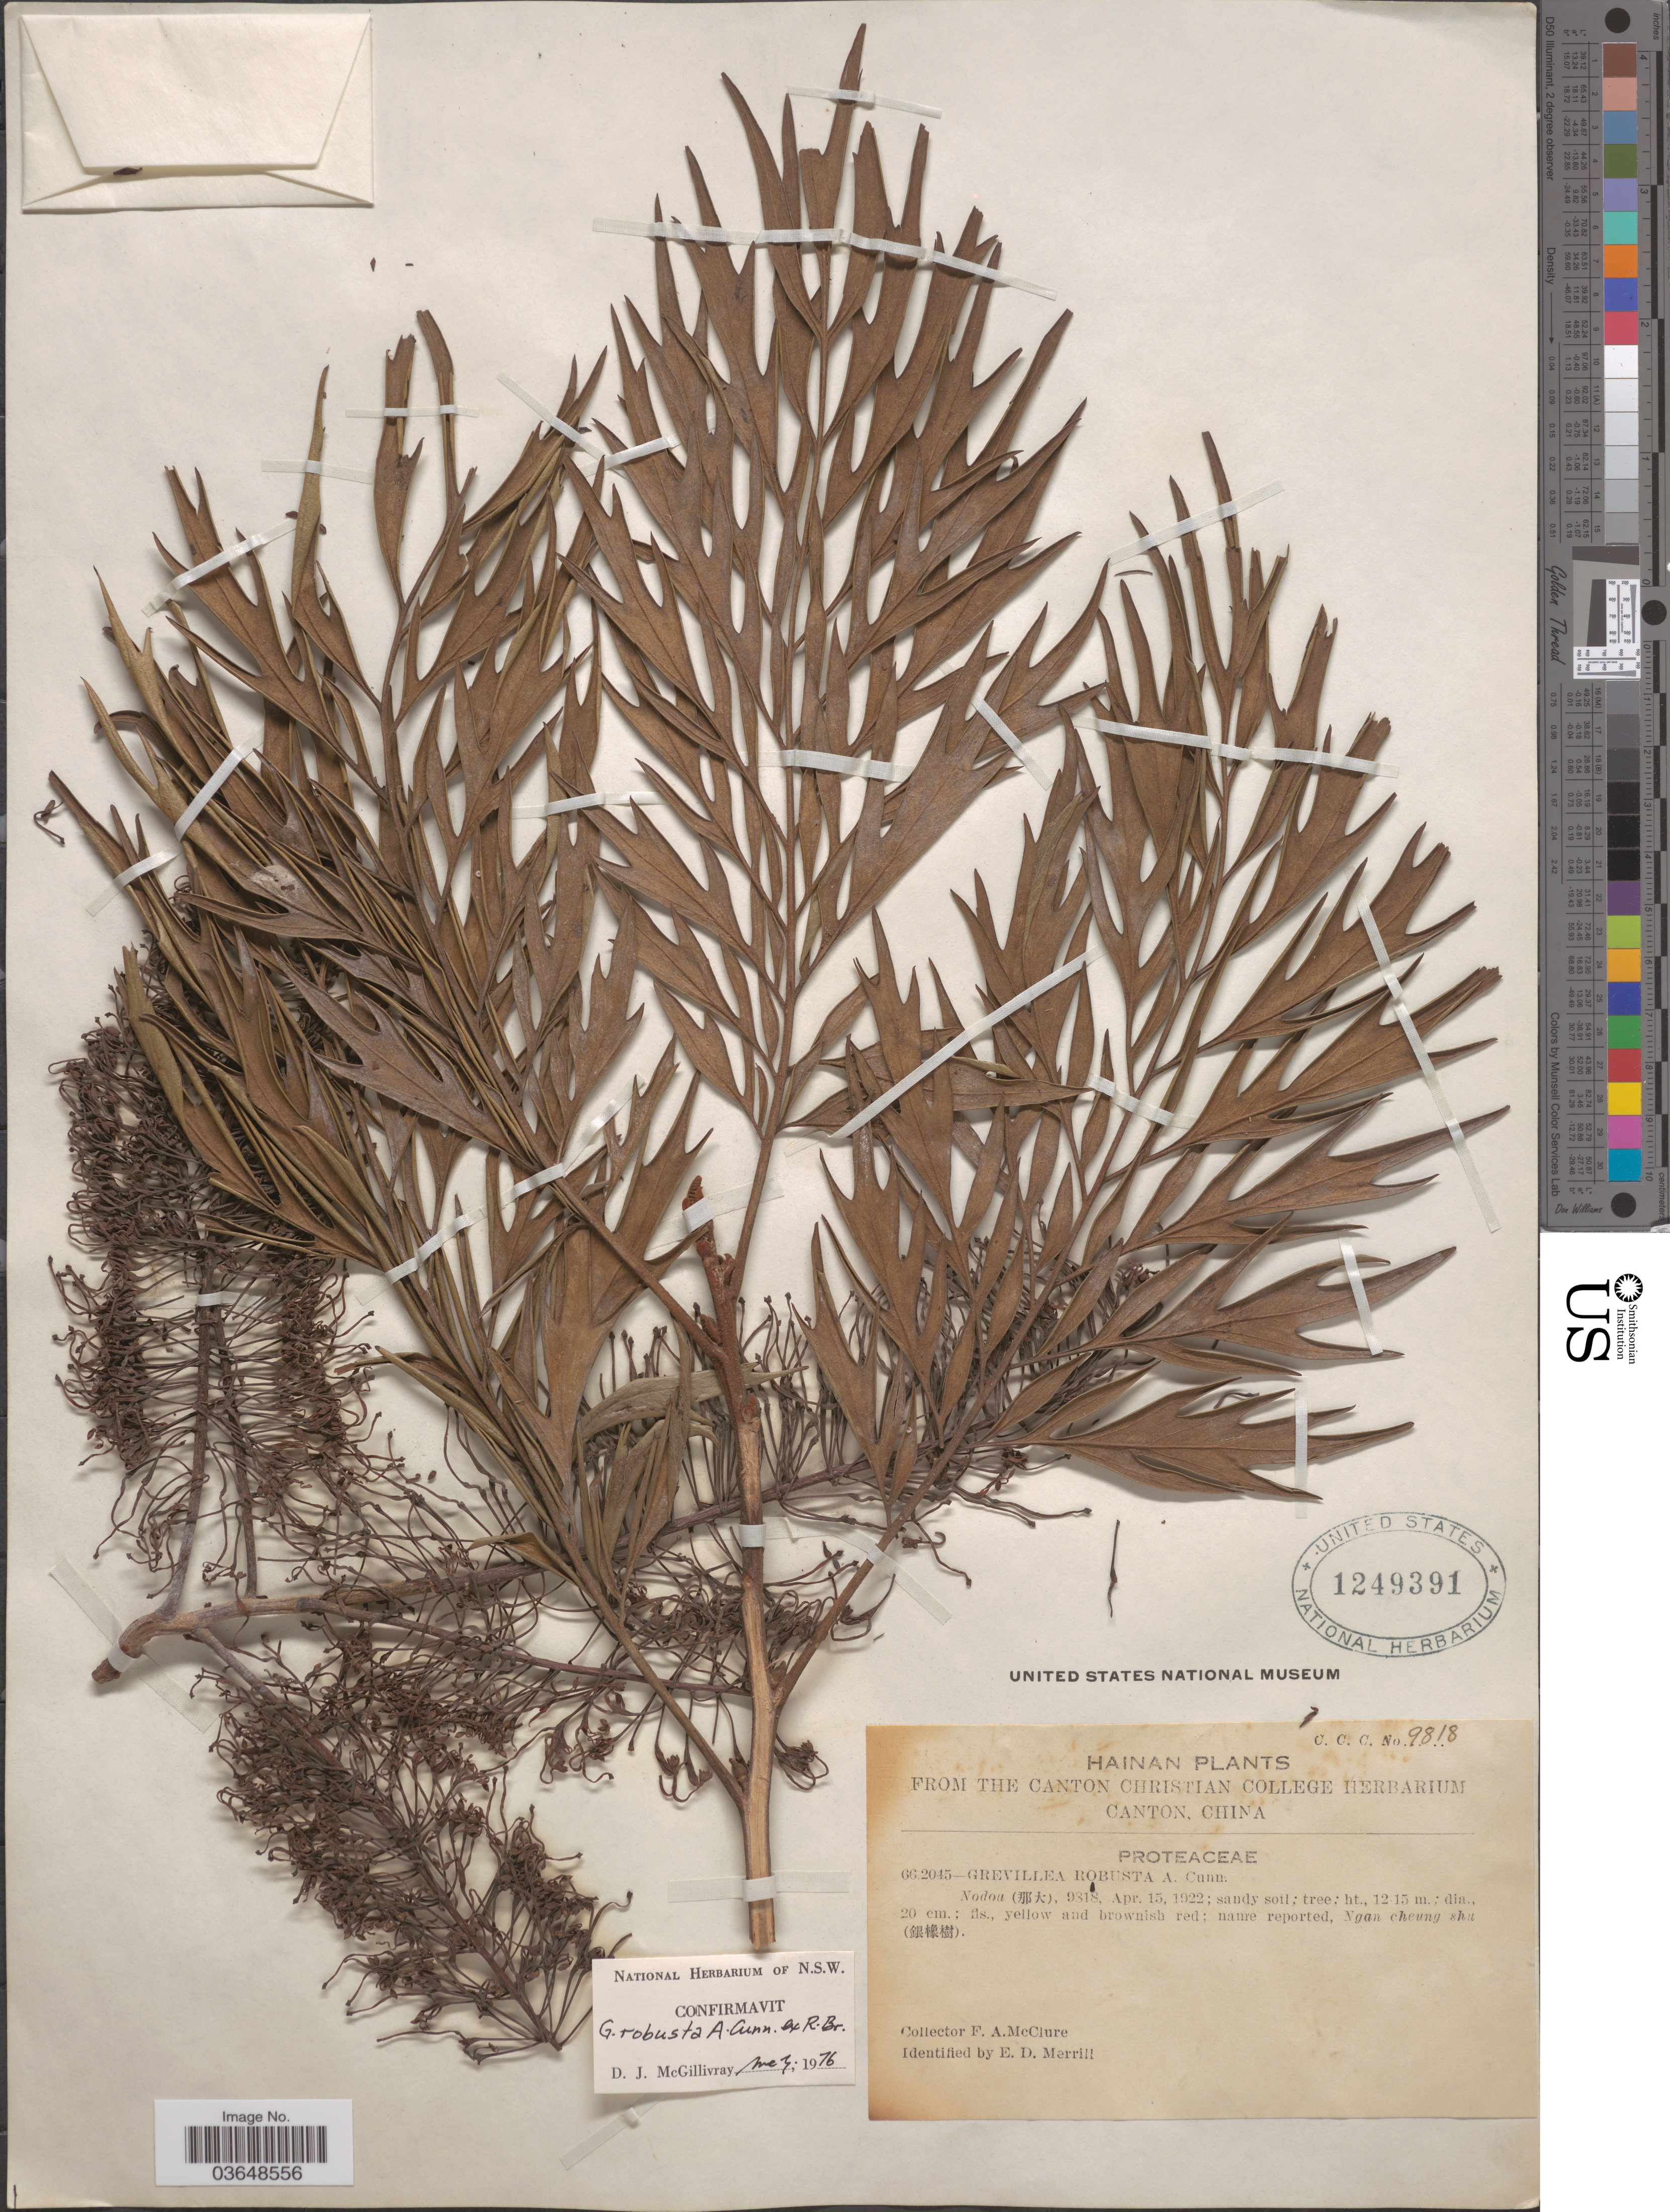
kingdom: Plantae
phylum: Tracheophyta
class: Magnoliopsida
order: Proteales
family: Proteaceae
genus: Grevillea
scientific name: Grevillea robusta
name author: A. Cunn.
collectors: F. A. McClure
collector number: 9818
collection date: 1922-04-15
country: China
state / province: Hainan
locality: Nodoa (X).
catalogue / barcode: US 1249391